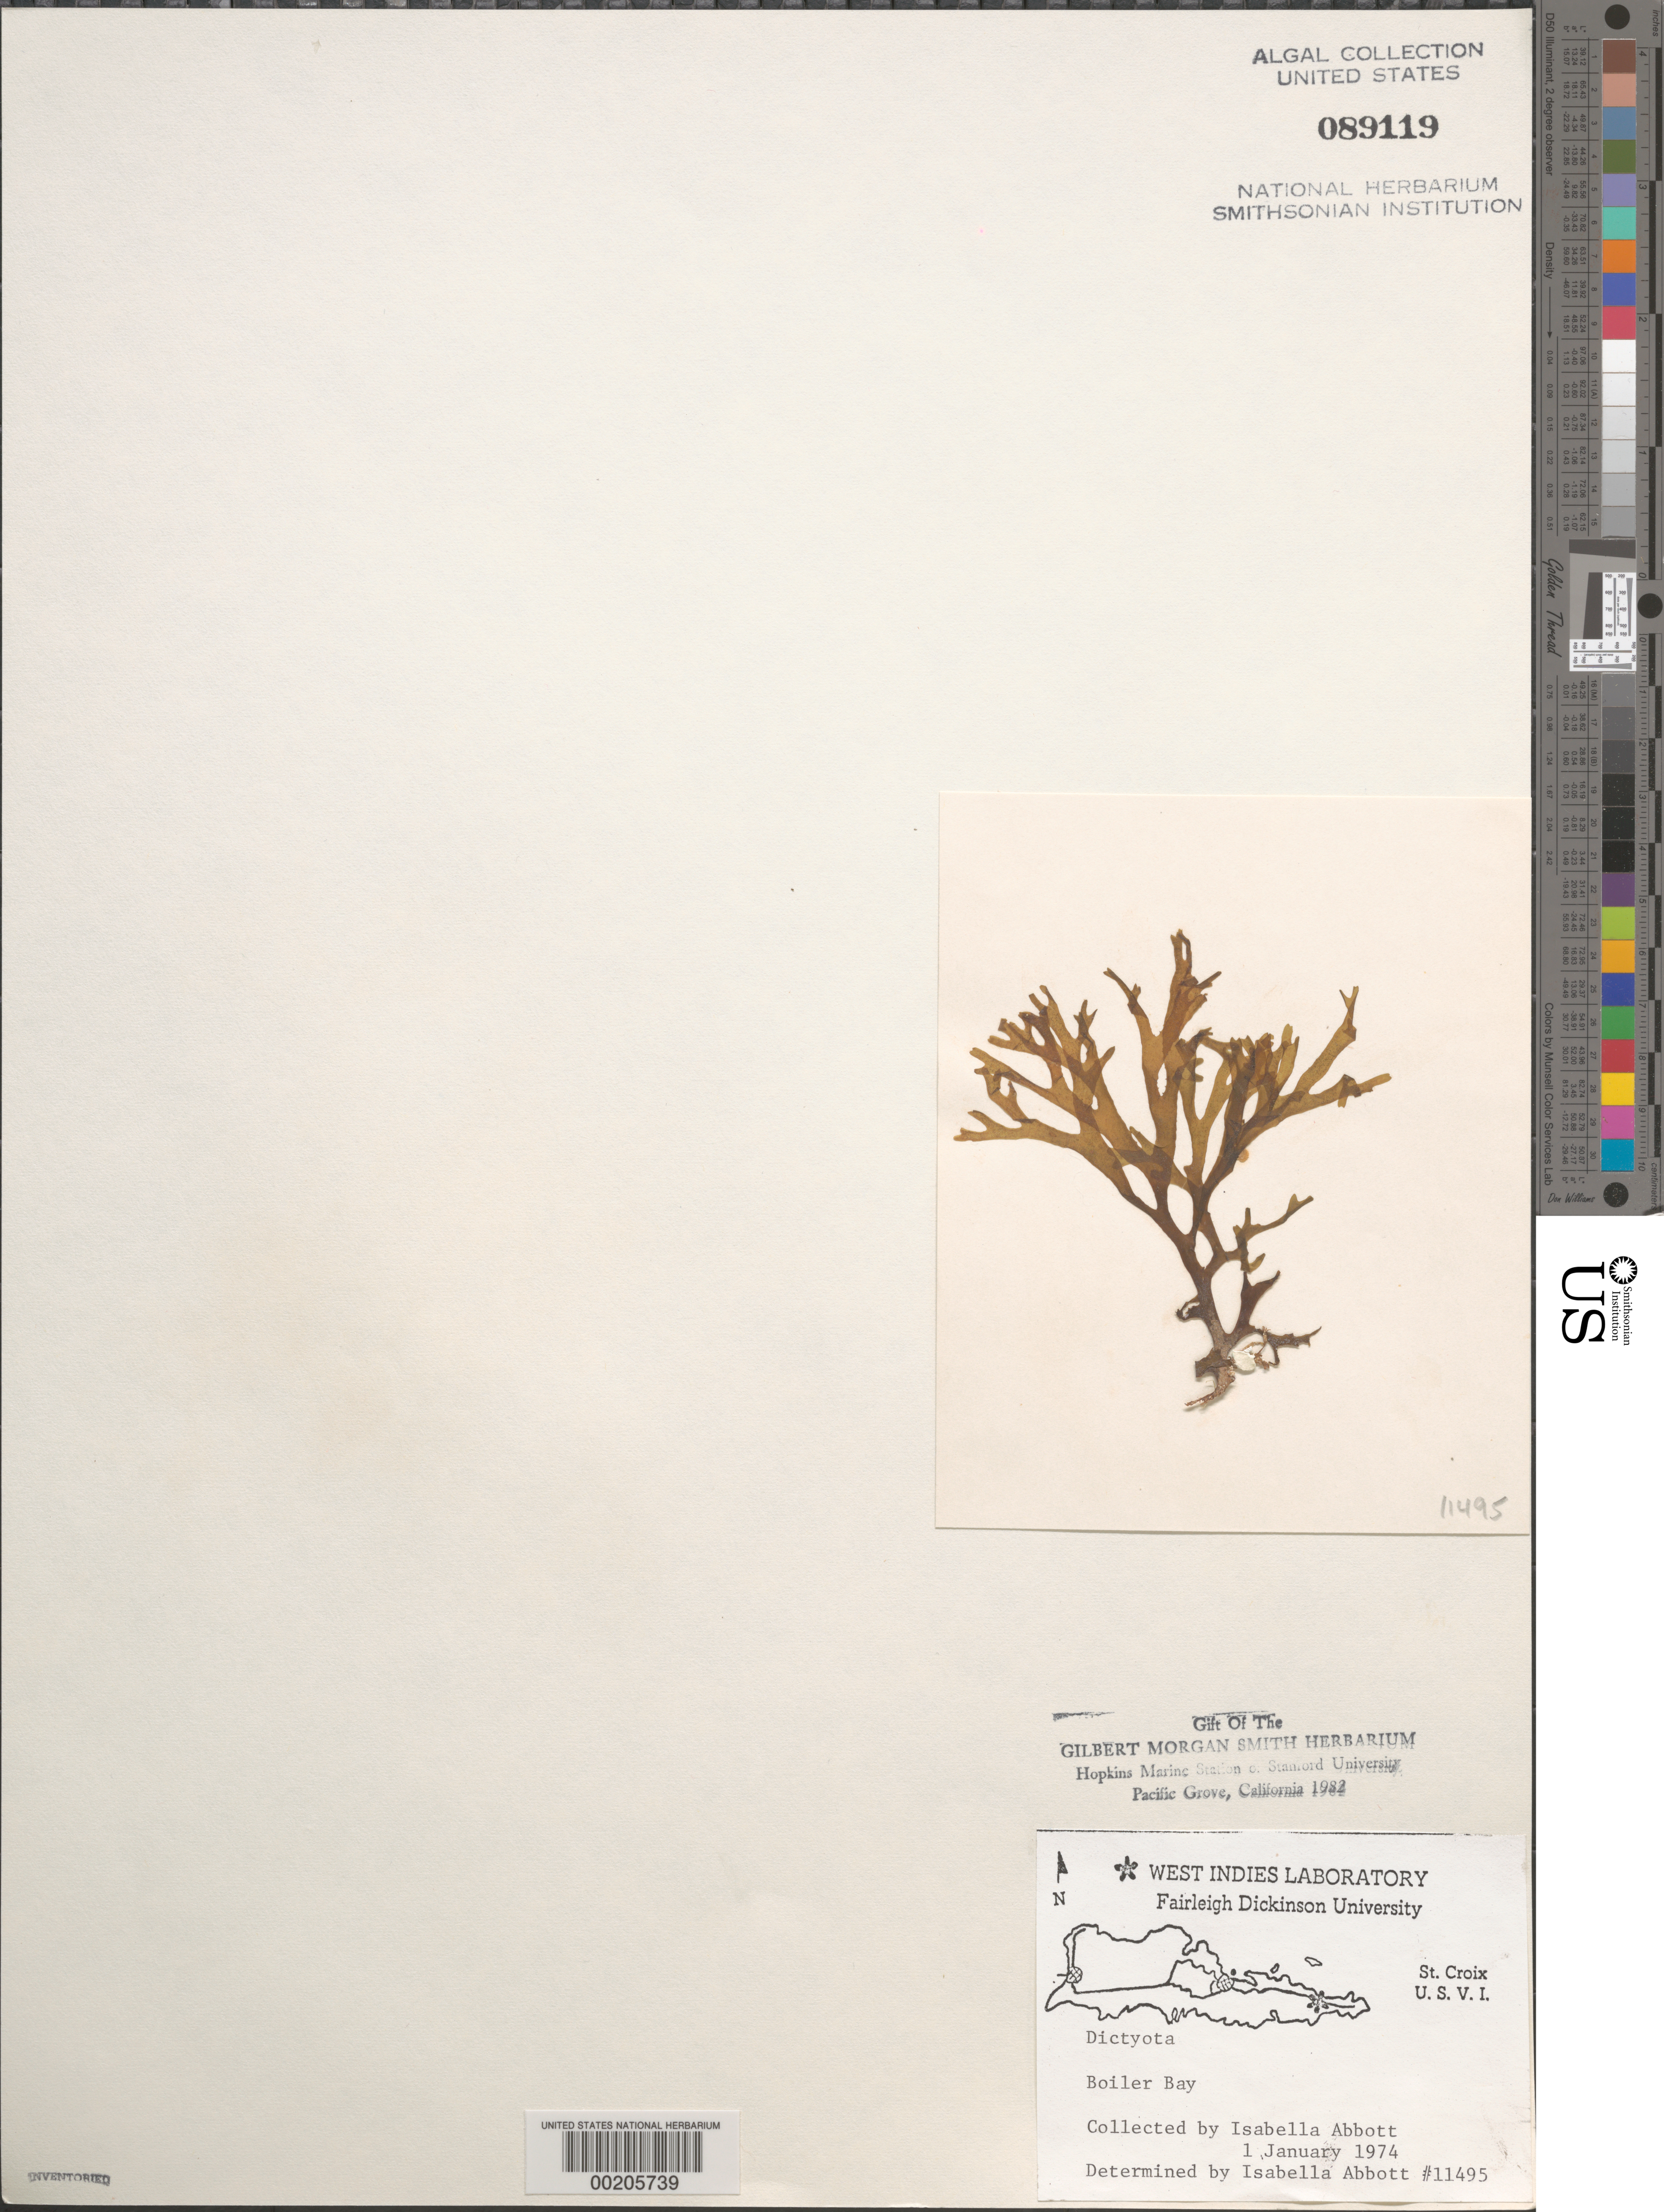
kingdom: Chromista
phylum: Ochrophyta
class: Phaeophyceae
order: Dictyotales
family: Dictyotaceae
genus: Dictyota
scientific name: Dictyota sp.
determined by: Abbott, Isabella A.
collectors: I. A. Abbott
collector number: IAA 11495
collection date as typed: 01 Jan 1974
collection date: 1974-01-01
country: U.S. Virgin Islands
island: St. Croix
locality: Boiler Bay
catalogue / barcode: US 89119